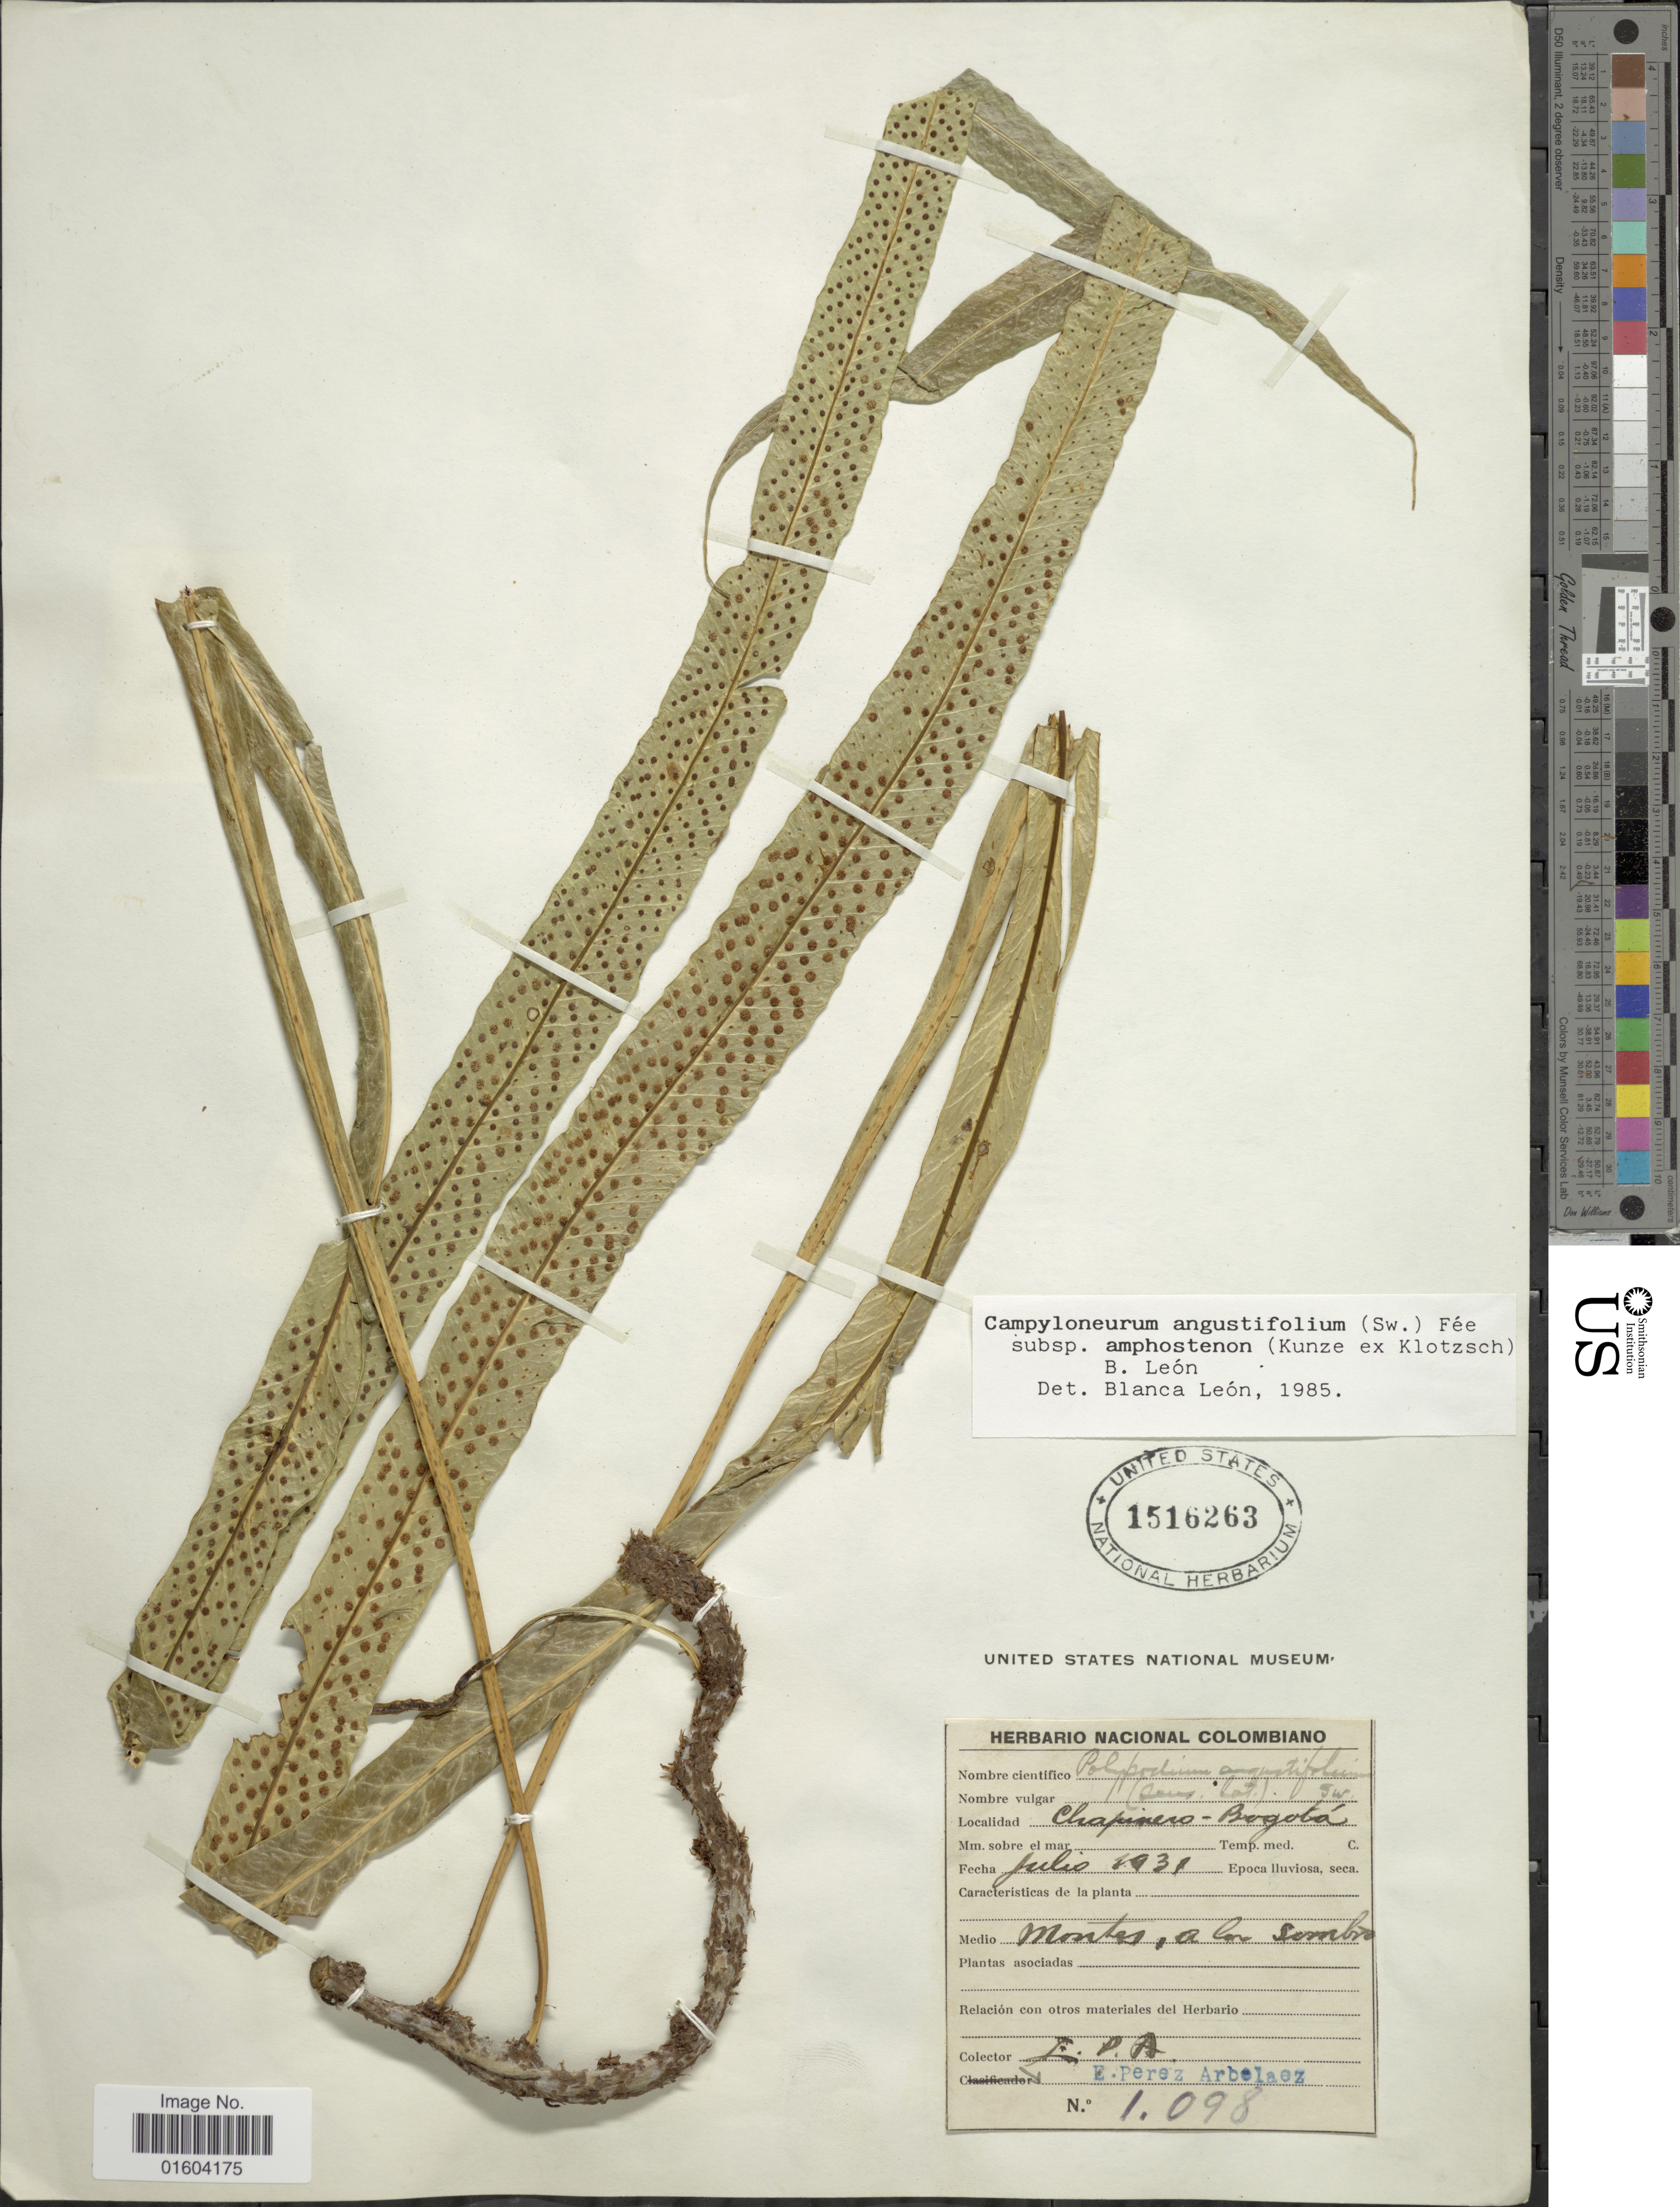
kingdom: Plantae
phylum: Tracheophyta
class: Polypodiopsida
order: Polypodiales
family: Polypodiaceae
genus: Campyloneurum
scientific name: Campyloneurum cochense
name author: (Hieron.) Ching & Farw.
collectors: E. Pérez Arbeláez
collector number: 1098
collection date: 1931-07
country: Colombia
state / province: Bogota D.C.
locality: Chapinero - Bogota.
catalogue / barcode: US 1516263